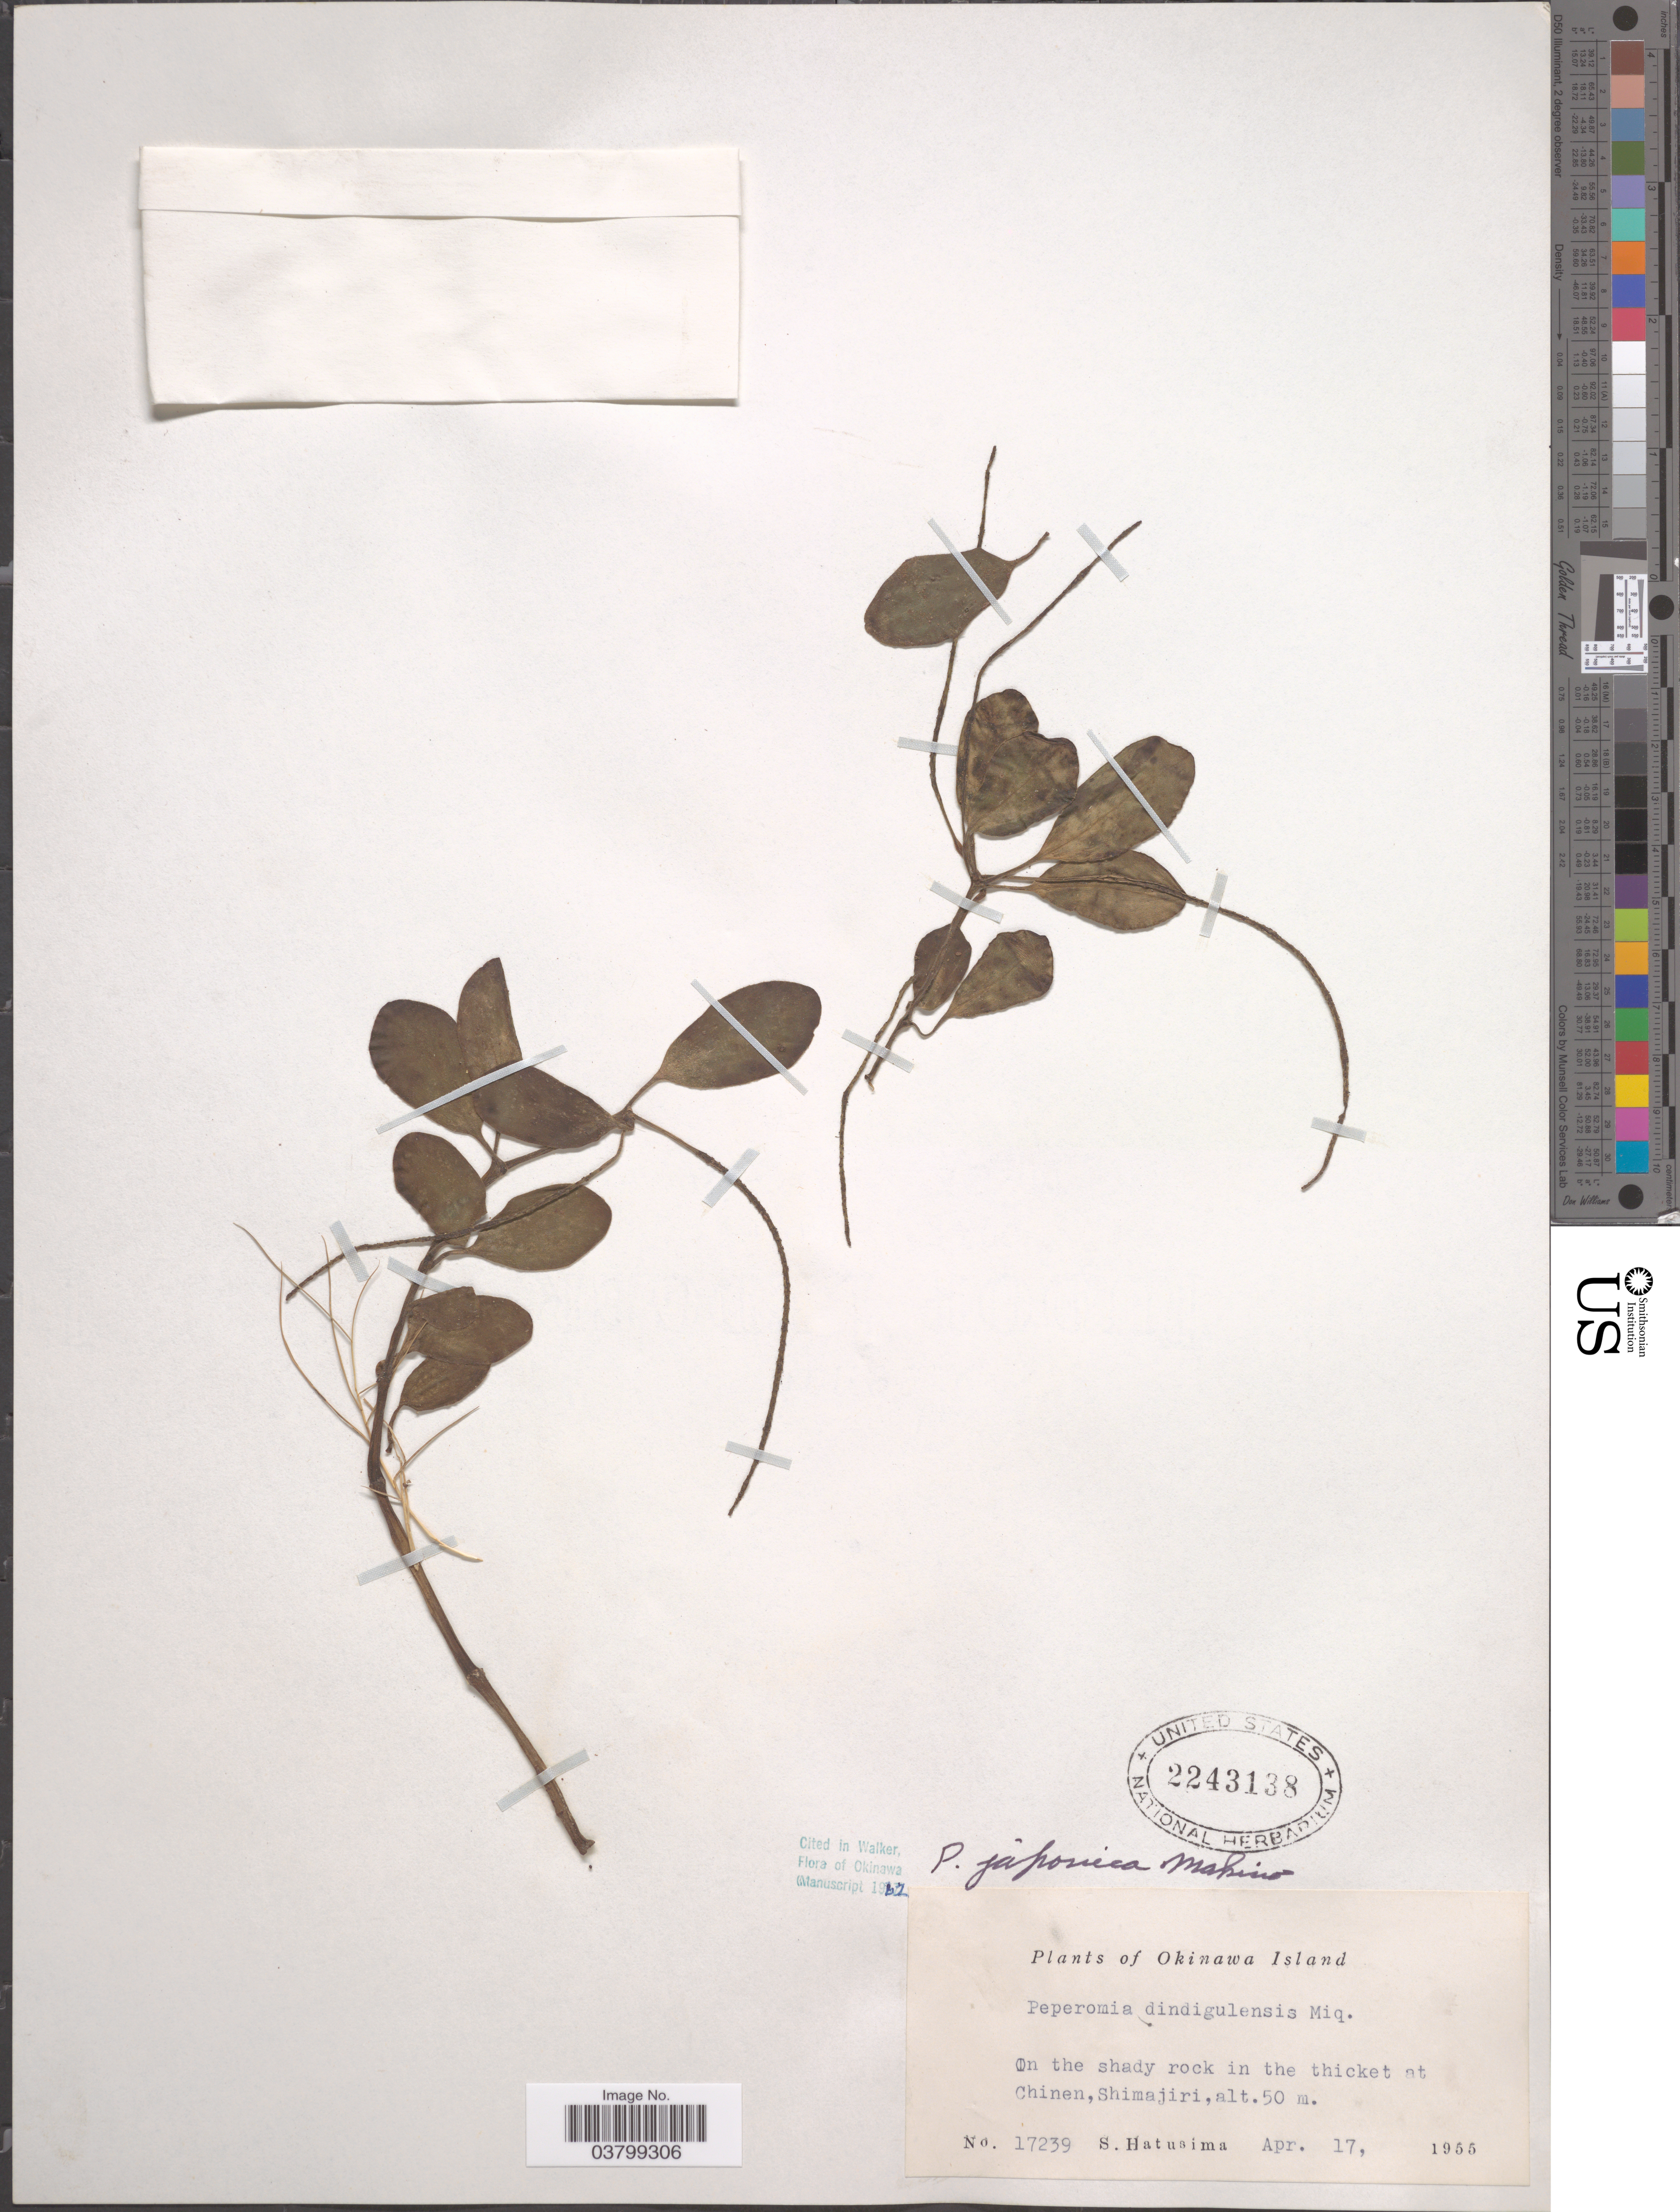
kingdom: Plantae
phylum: Tracheophyta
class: Magnoliopsida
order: Piperales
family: Piperaceae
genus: Peperomia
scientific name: Peperomia japonica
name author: Makino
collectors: S. Hatusima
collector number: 17239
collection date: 1955-04-17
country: Japan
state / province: Okinawa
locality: Okinawa Islands. On the shady rock in the thicket at Chinen, Shimajiri.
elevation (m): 50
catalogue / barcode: US 2243138